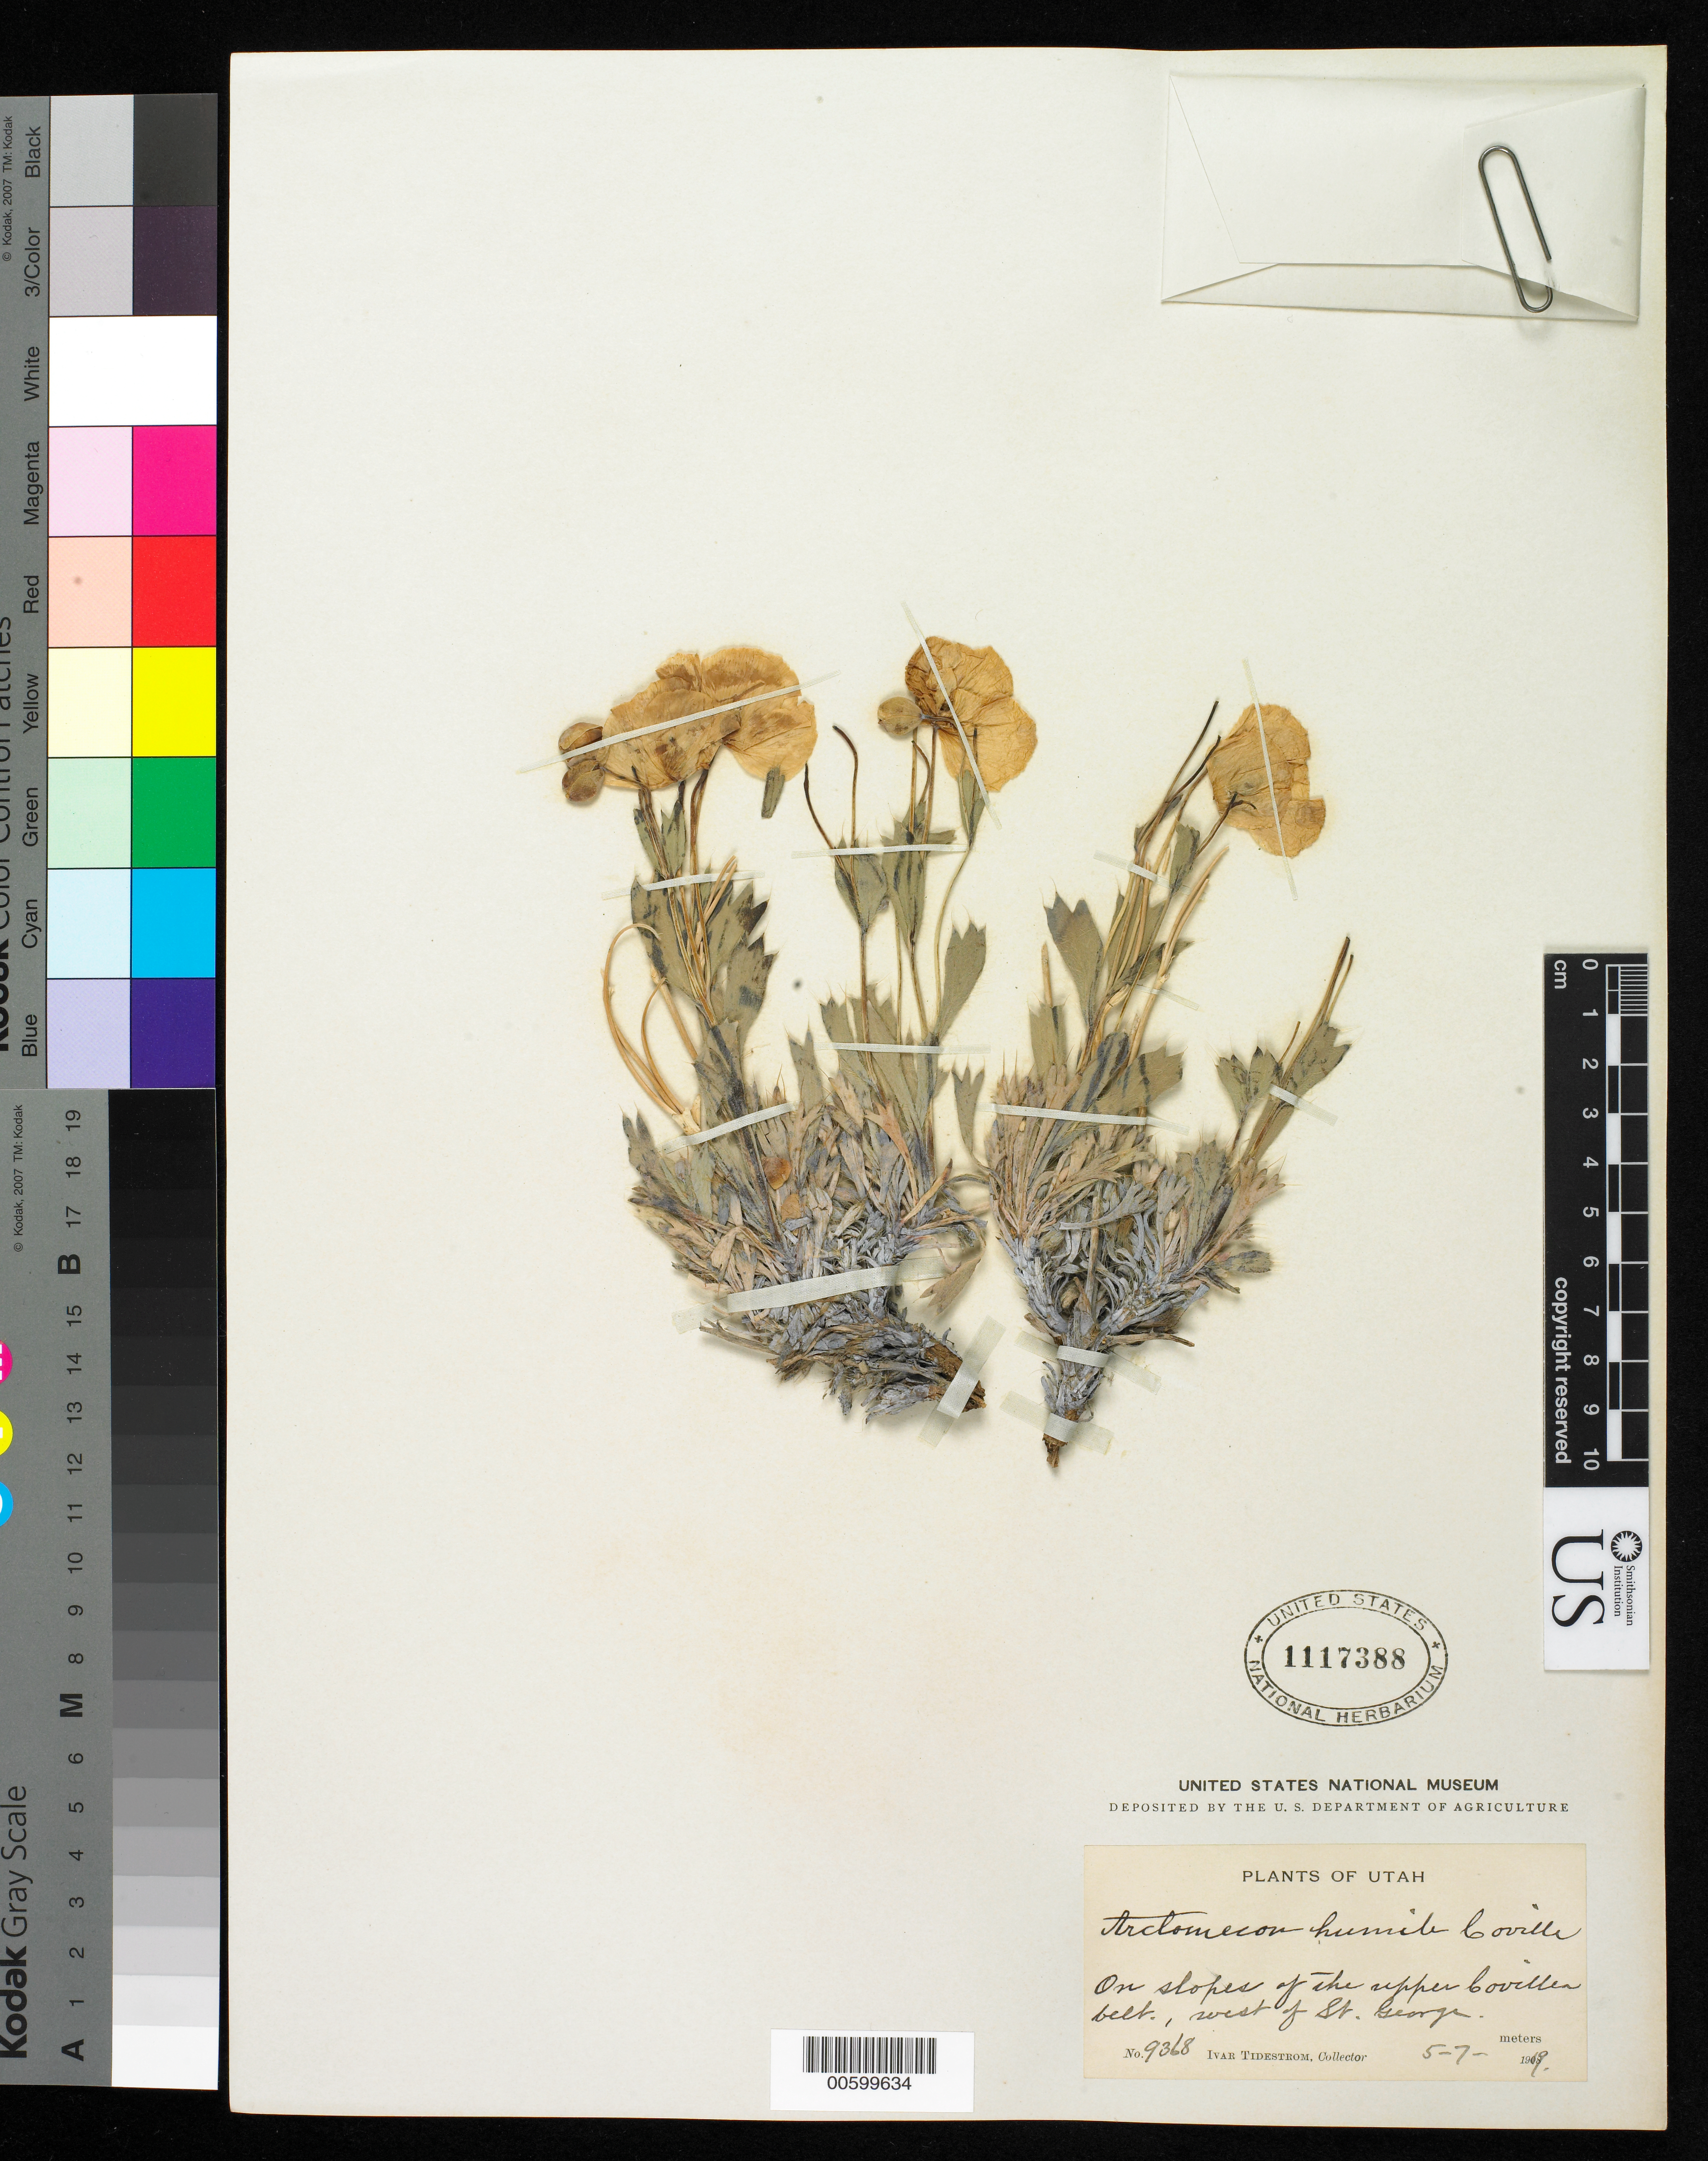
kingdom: Plantae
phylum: Tracheophyta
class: Magnoliopsida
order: Ranunculales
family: Papaveraceae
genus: Arctomecon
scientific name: Arctomecon humilis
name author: Coville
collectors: I. F. Tidestrom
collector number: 9368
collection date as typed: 07 May 1919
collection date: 1919-05-07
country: United States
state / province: Utah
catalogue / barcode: US 1117388